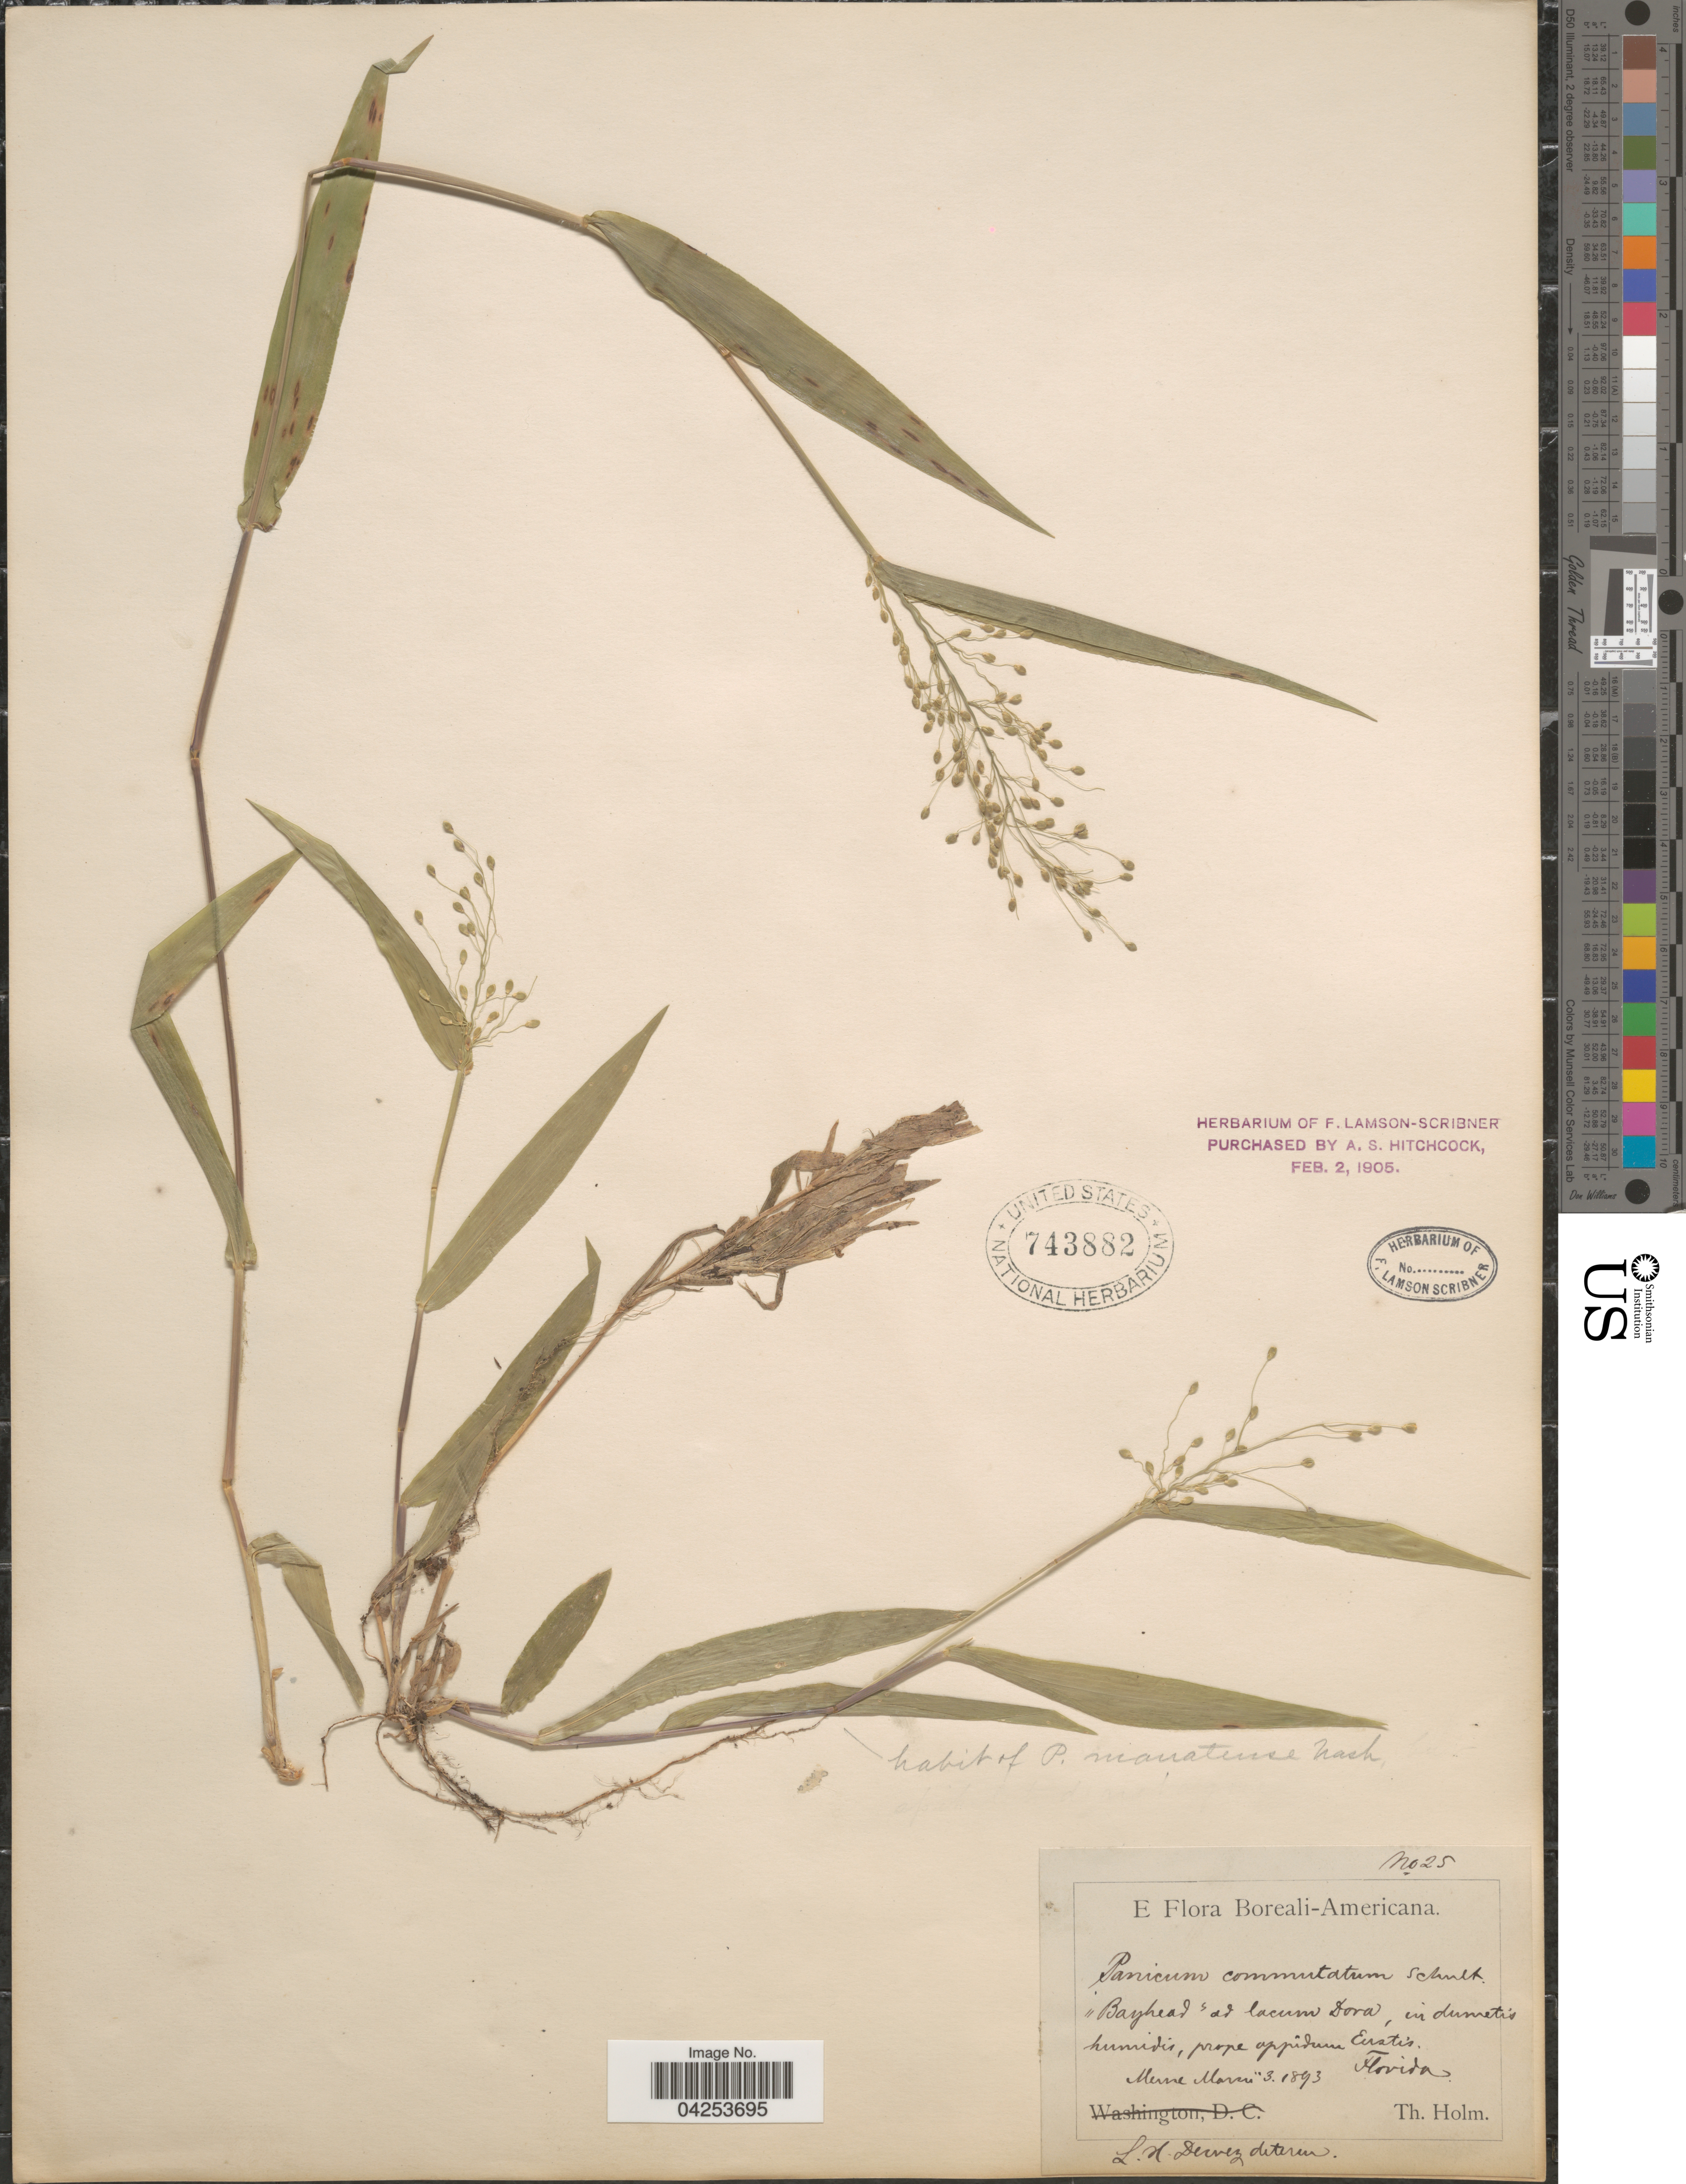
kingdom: Plantae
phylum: Tracheophyta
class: Liliopsida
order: Poales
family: Poaceae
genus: Dichanthelium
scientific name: Dichanthelium commutatum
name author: (Schult.) Gould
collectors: T. Holm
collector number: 25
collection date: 1893-03-03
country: United States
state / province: Florida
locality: Bayhead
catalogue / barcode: US 743882